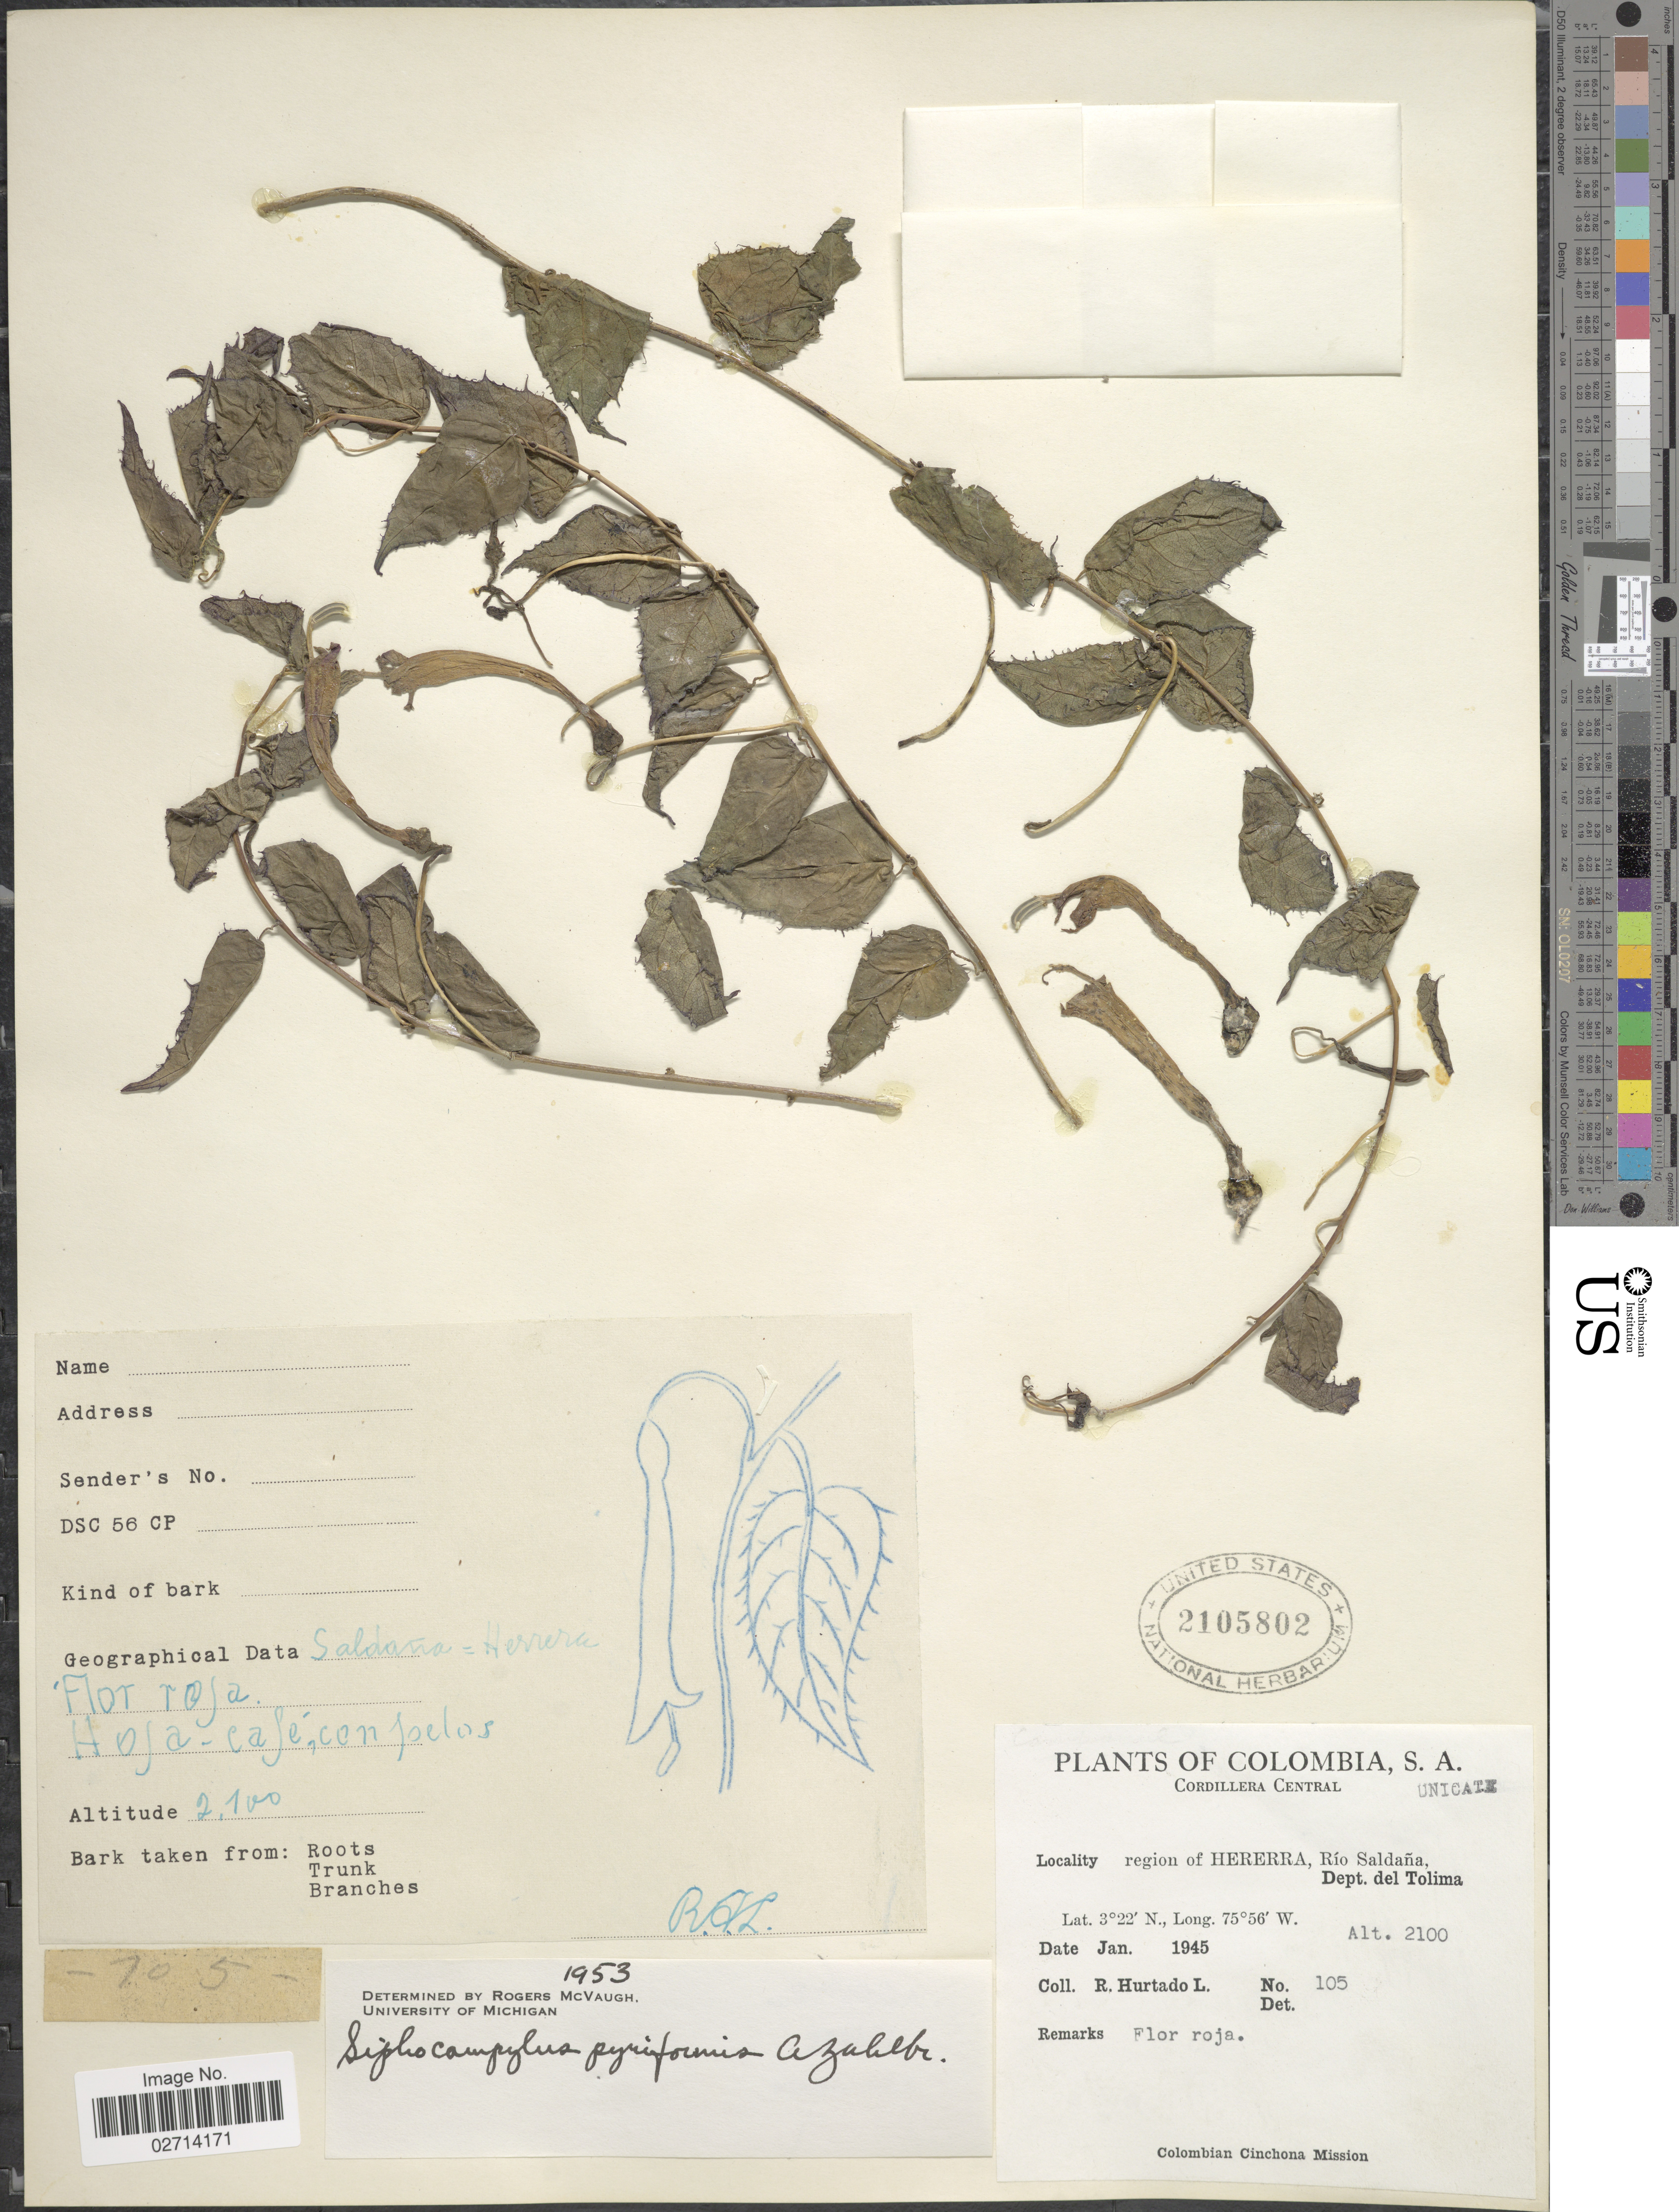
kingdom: Plantae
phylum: Tracheophyta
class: Magnoliopsida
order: Asterales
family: Campanulaceae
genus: Siphocampylus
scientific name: Siphocampylus pyriformis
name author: Zahlbr.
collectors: R. Hurtado L.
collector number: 105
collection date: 1945-01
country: Colombia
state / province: Tolima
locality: Cordillera Central, region of Herrera, Rio Saldana, Hoja-cafe, con pelos [unsure placement].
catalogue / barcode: US 2105802